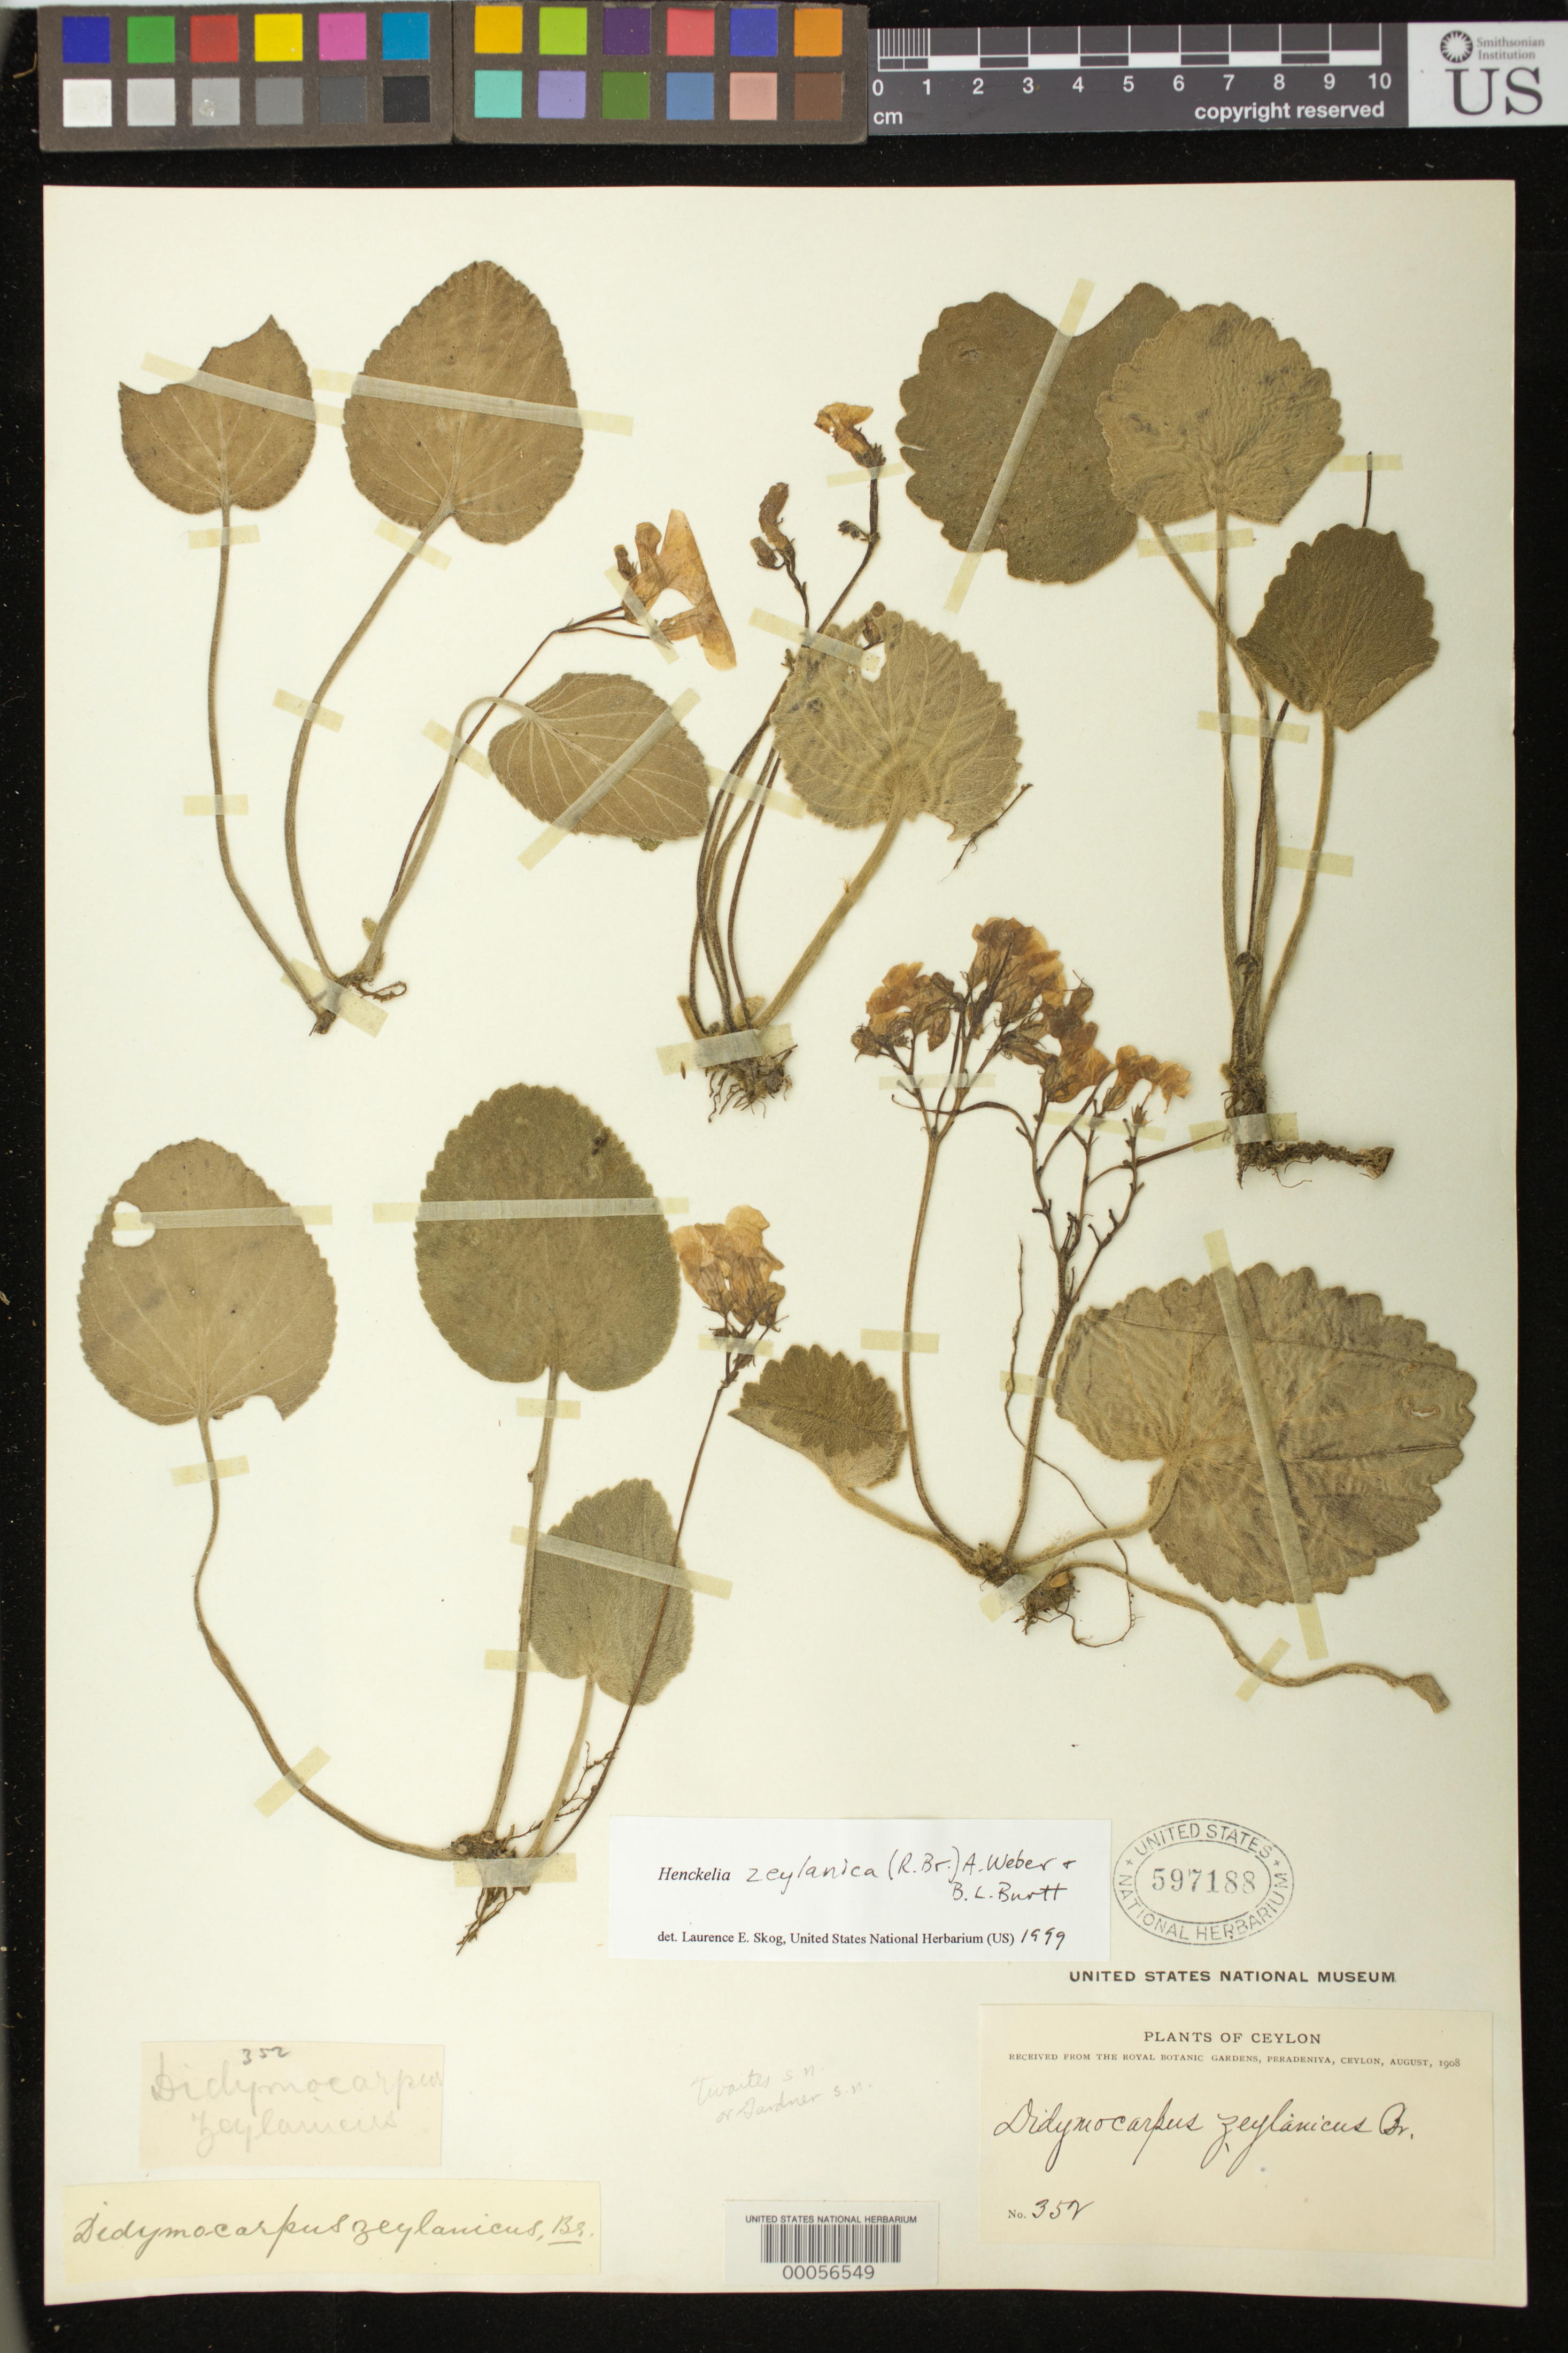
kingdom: Plantae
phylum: Tracheophyta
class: Magnoliopsida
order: Lamiales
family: Gesneriaceae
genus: Henckelia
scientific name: Henckelia zeylanica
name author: (R. Br.) A. Weber & B.L. Burtt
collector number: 352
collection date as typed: Aug 1908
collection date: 1908-08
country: Sri Lanka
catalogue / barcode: US 597188